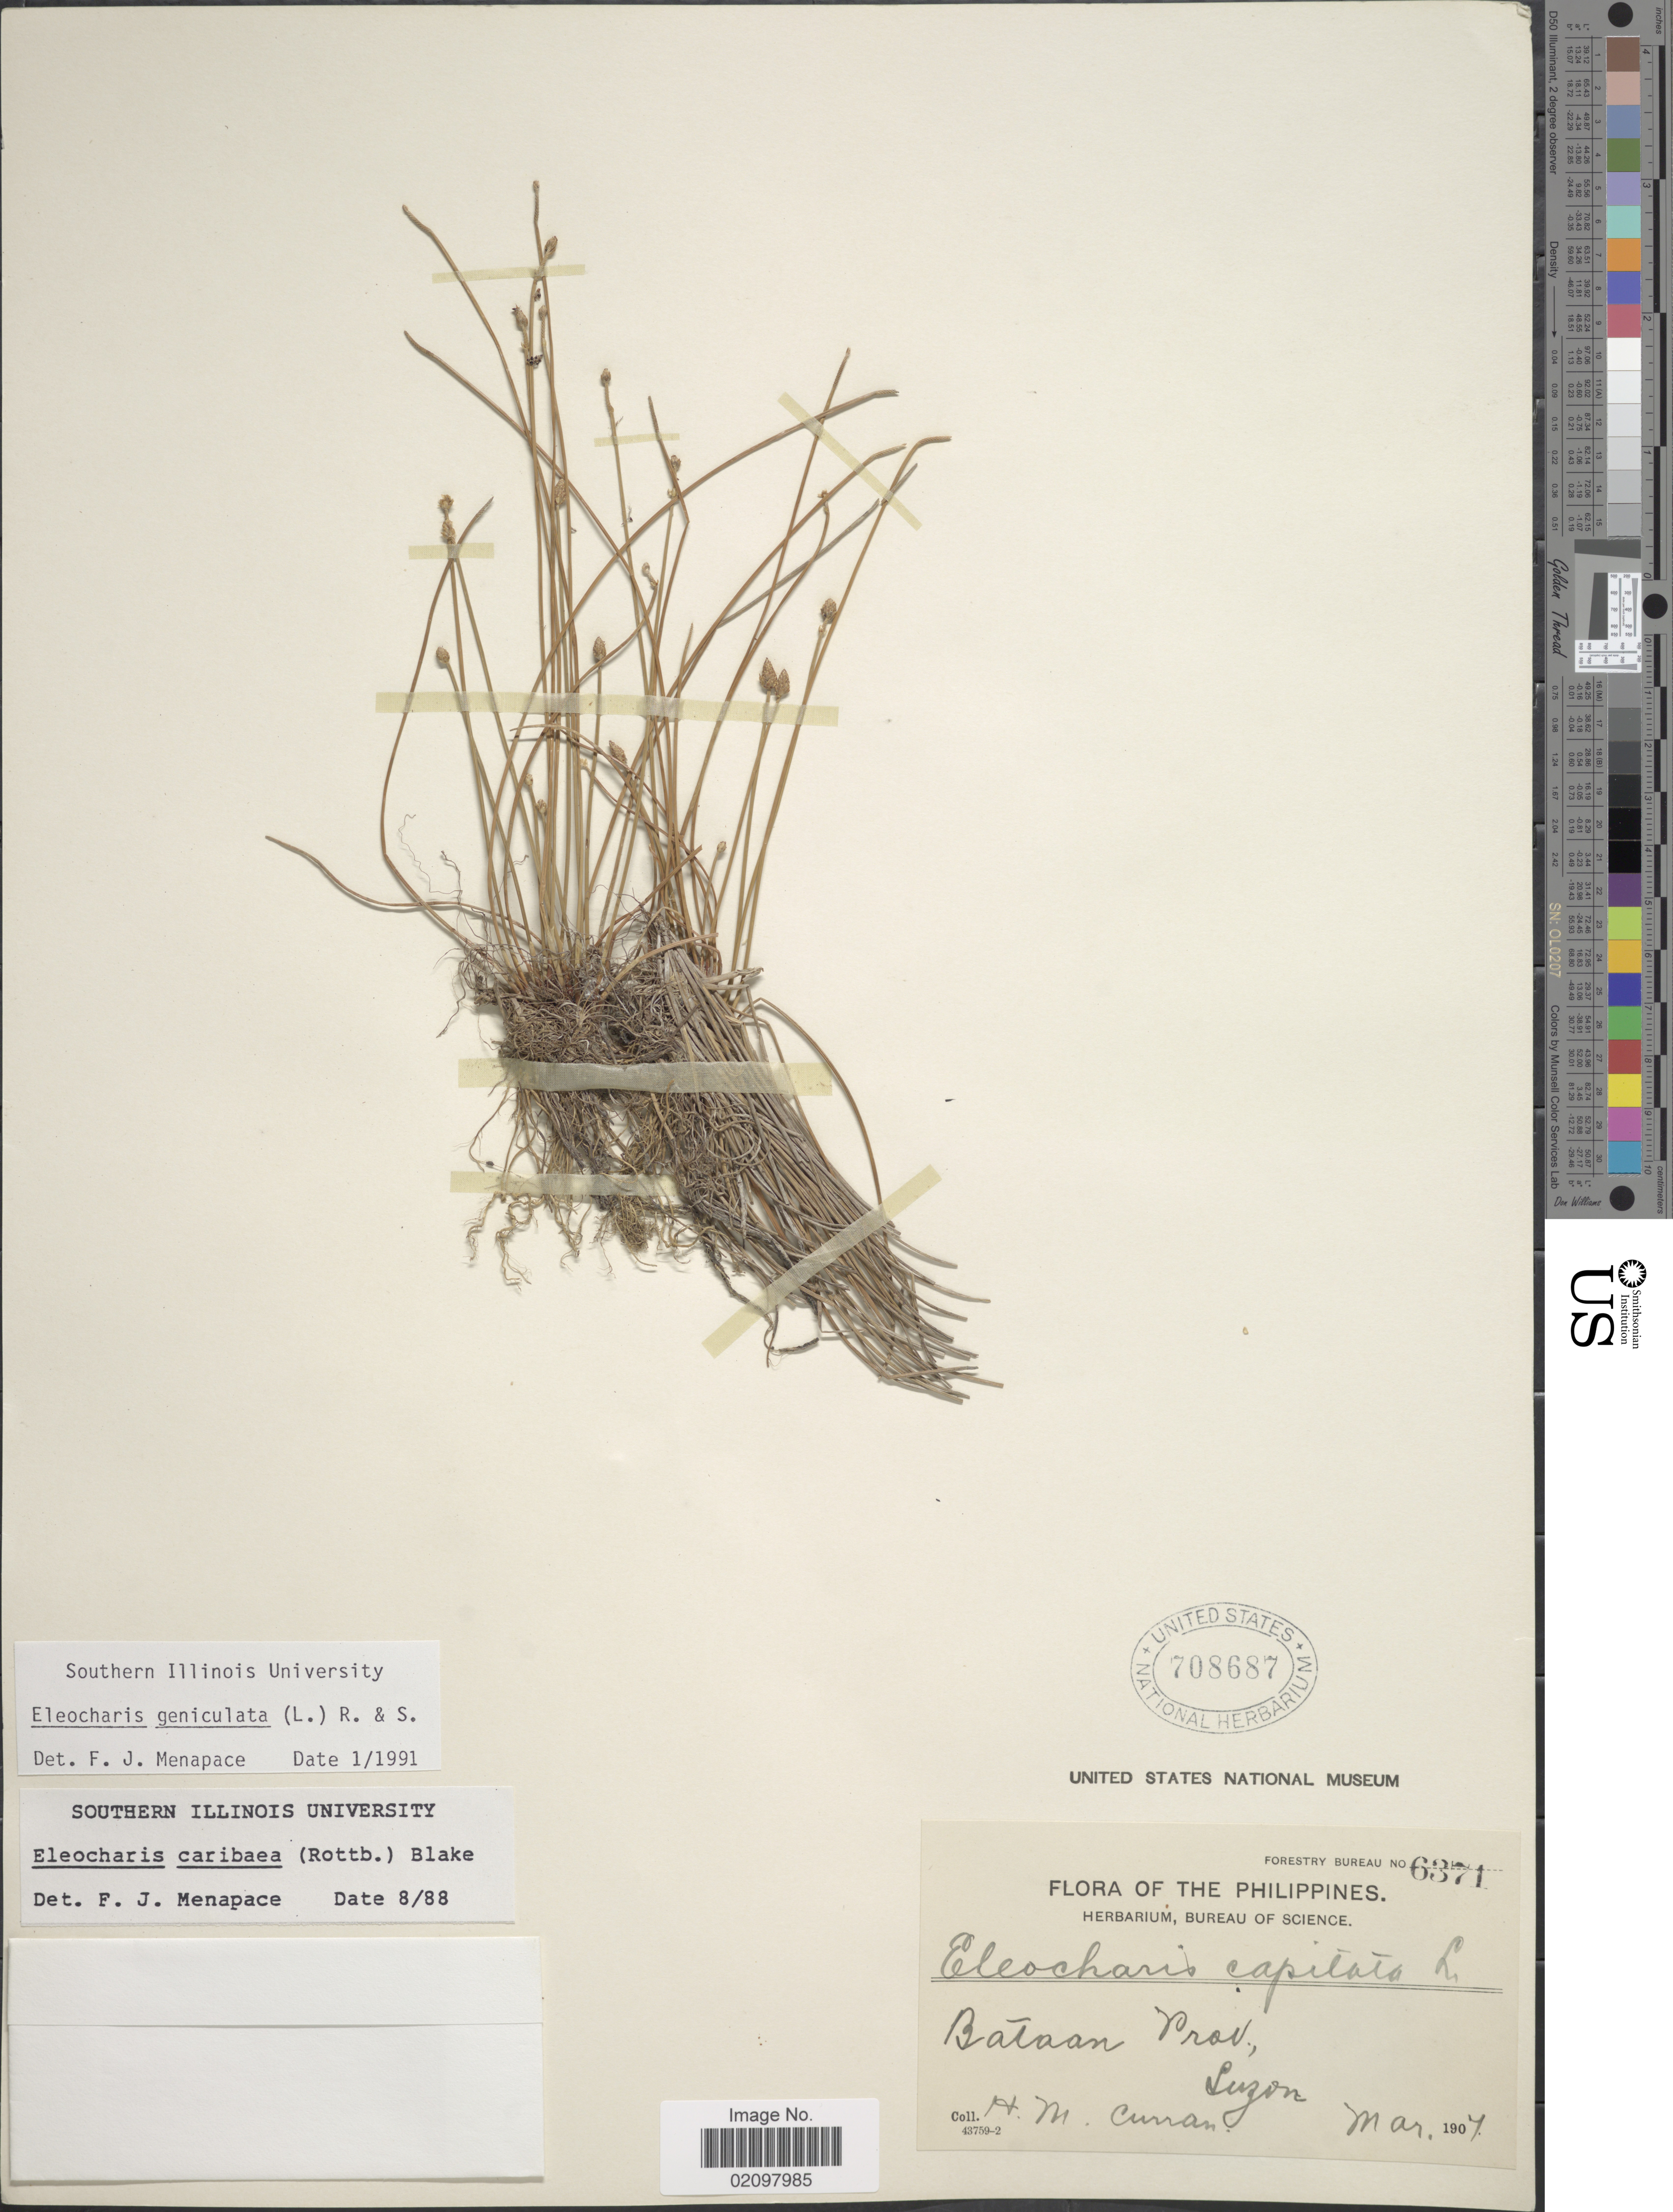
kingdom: Plantae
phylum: Tracheophyta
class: Liliopsida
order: Poales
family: Cyperaceae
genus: Eleocharis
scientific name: Eleocharis geniculata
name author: (L.) Roem. & Schult.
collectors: H. M. Curran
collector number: Forestry Bureau 6371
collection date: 1907-03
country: Philippines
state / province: Cagayan Valley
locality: Bataan Prov., Luzon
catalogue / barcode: US 708687